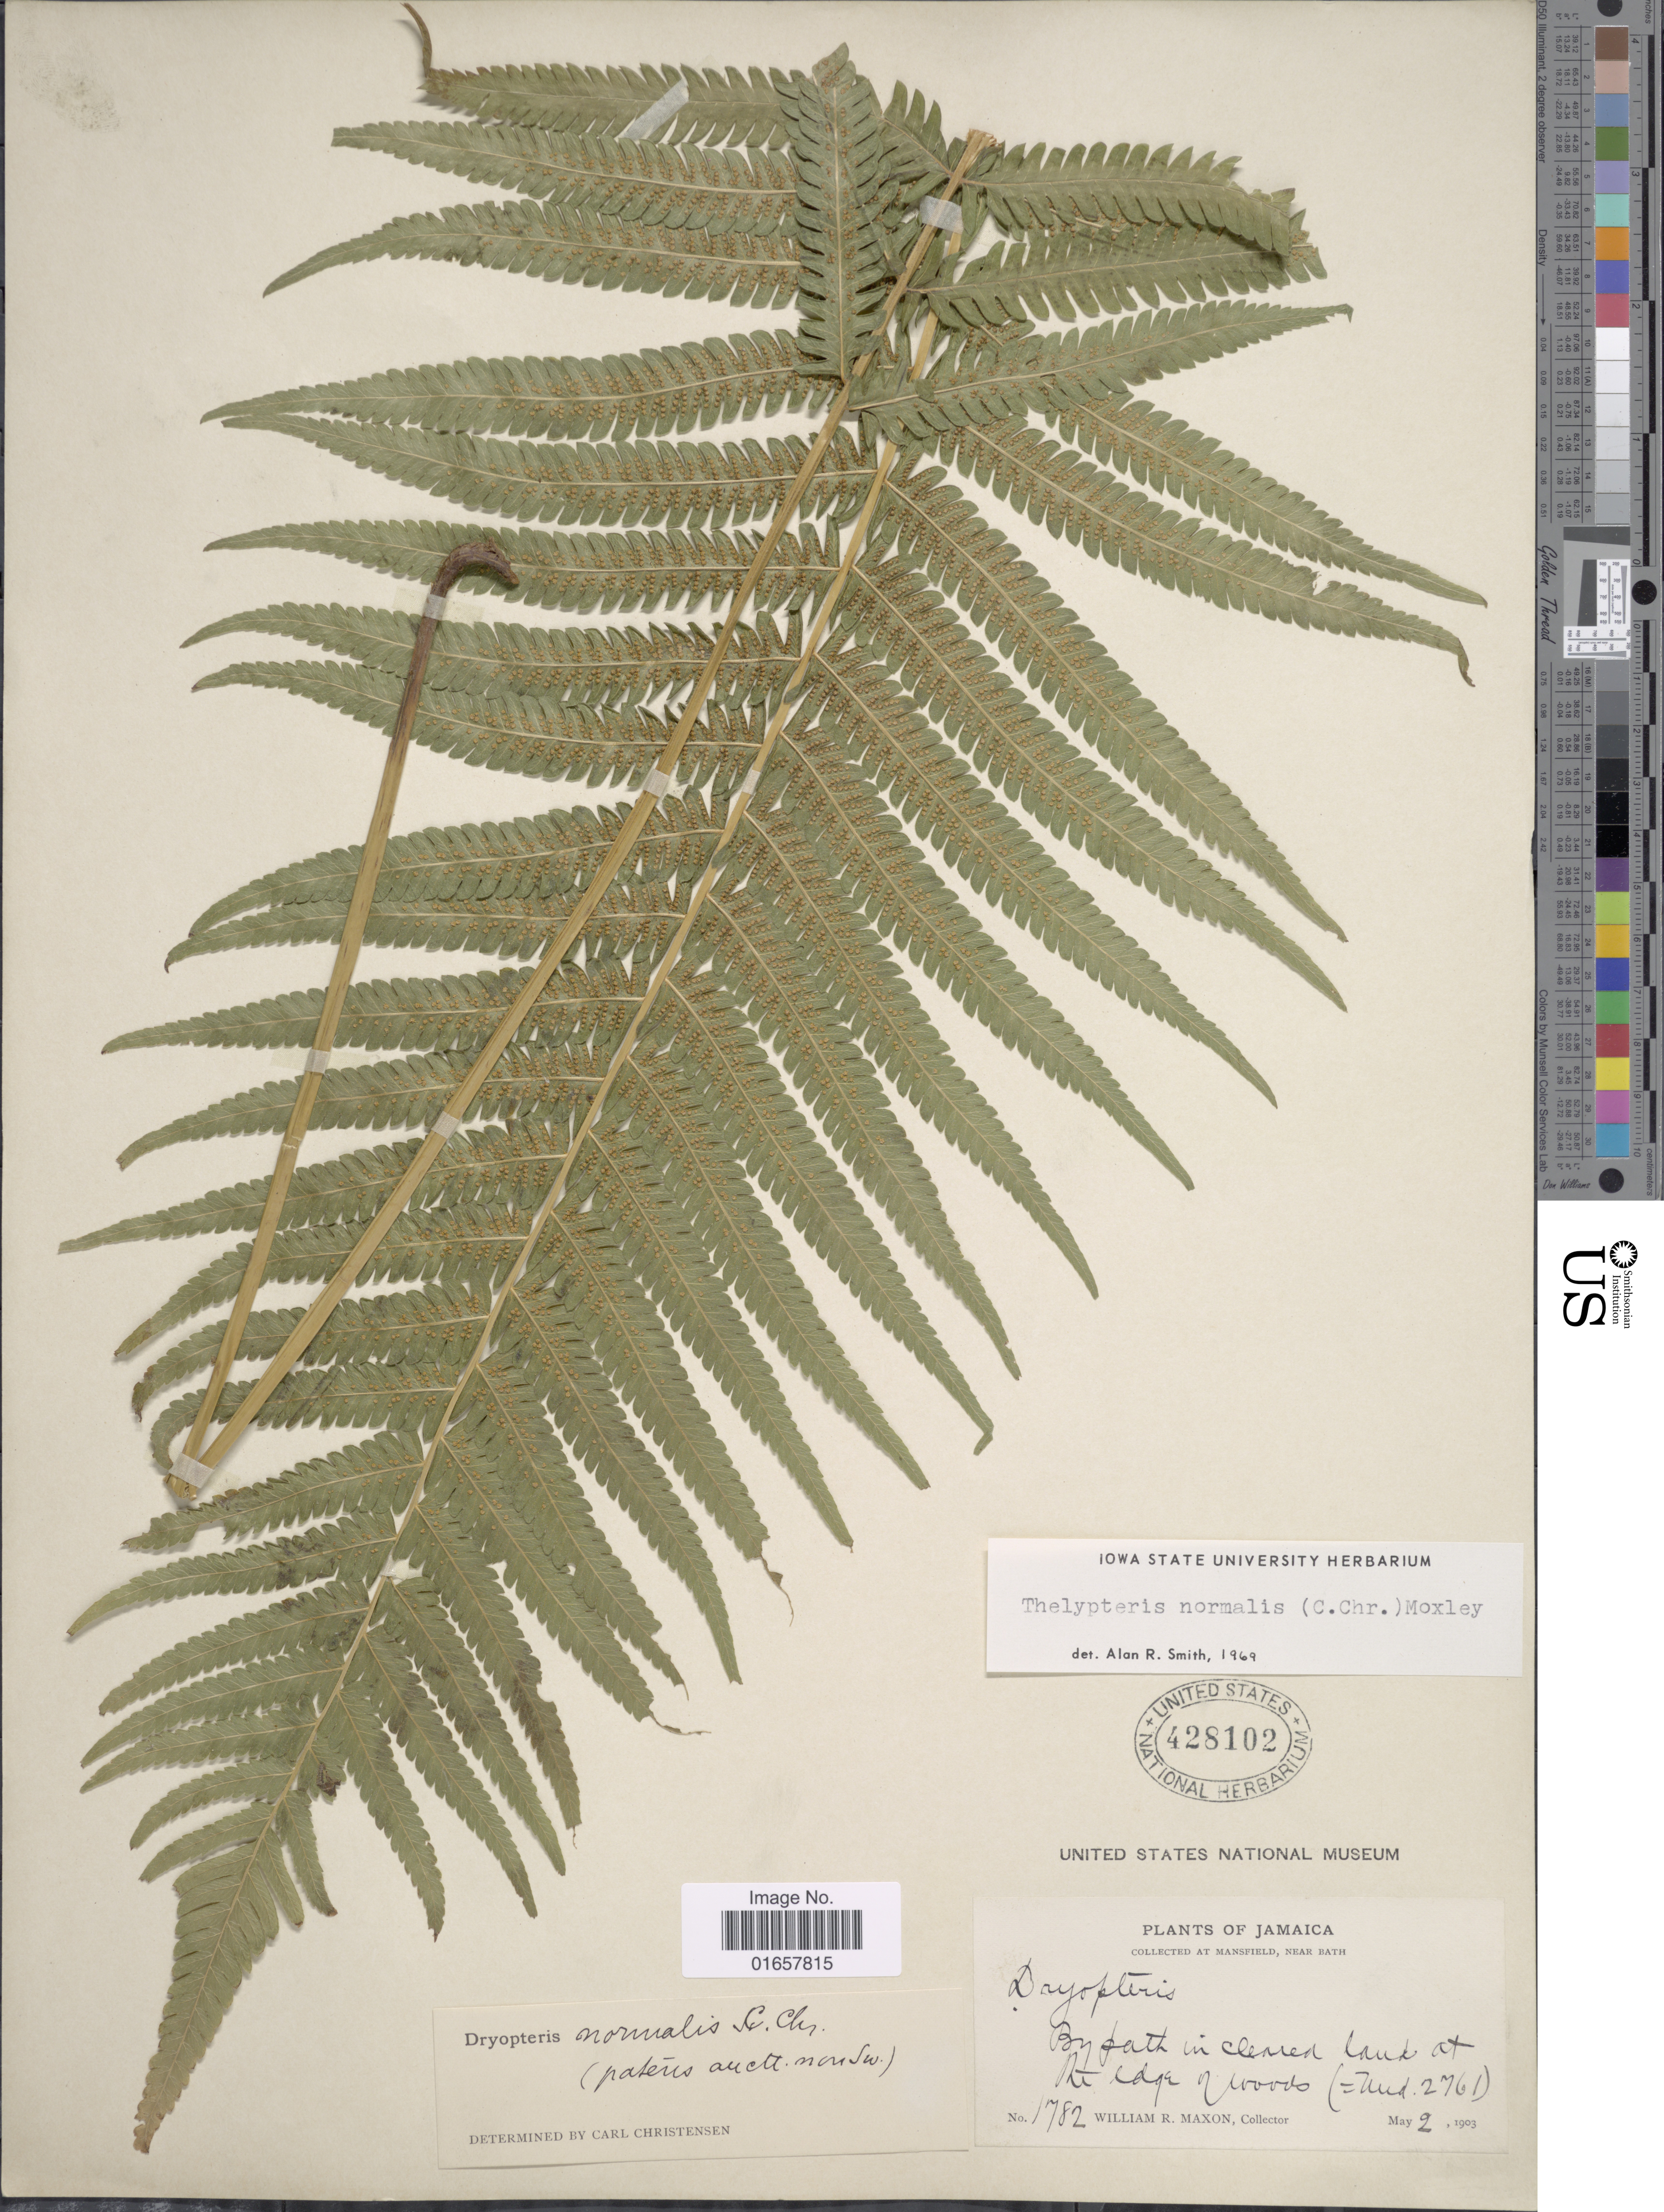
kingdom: Plantae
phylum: Tracheophyta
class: Polypodiopsida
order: Polypodiales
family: Thelypteridaceae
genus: Christella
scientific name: Christella kunthii comb. ined.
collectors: W. R. Maxon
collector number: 1782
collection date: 1903-05-02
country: Jamaica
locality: Jamaica, at Mansfield, near Bath.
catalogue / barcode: US 428102